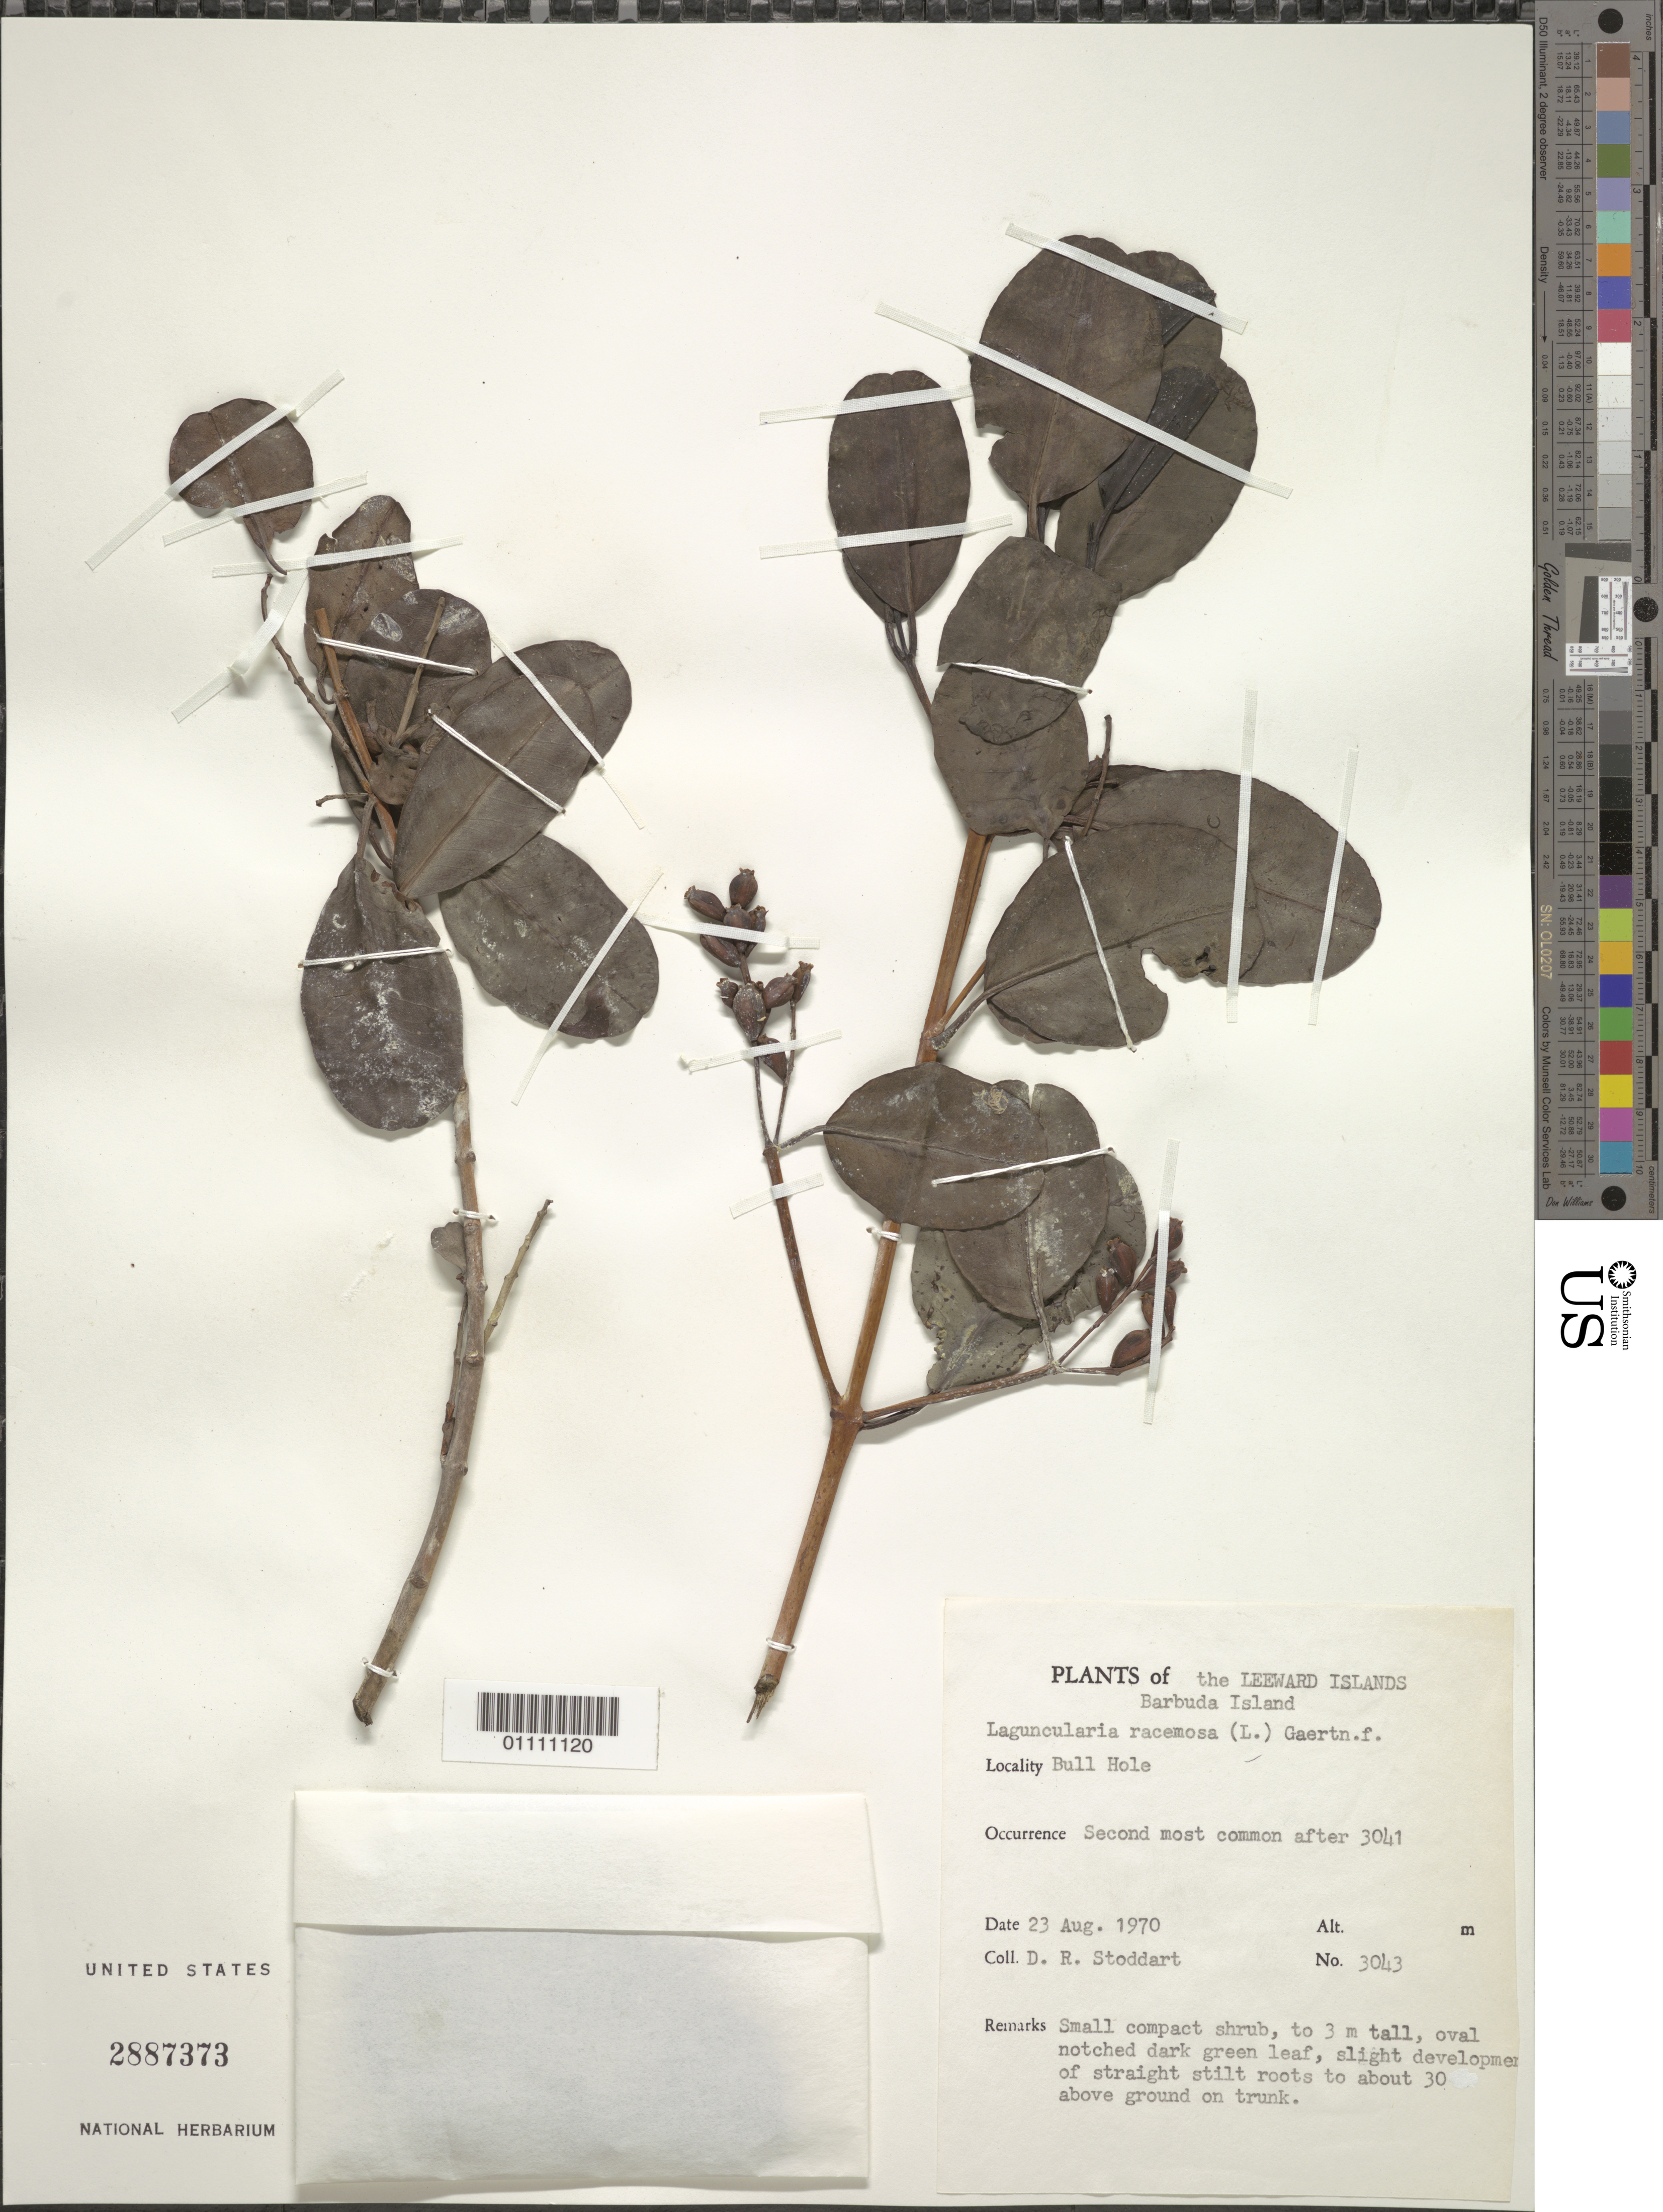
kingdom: Plantae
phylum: Tracheophyta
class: Magnoliopsida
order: Myrtales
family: Combretaceae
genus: Laguncularia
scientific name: Laguncularia racemosa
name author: (L.) C.F. Gaertn.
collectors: D. R. Stoddart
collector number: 3043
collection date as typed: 23 Aug 1970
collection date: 1970-08-23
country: Antigua and Barbuda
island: Barbuda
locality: Leeward Islands. Bull Hole.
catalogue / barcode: US 2887373